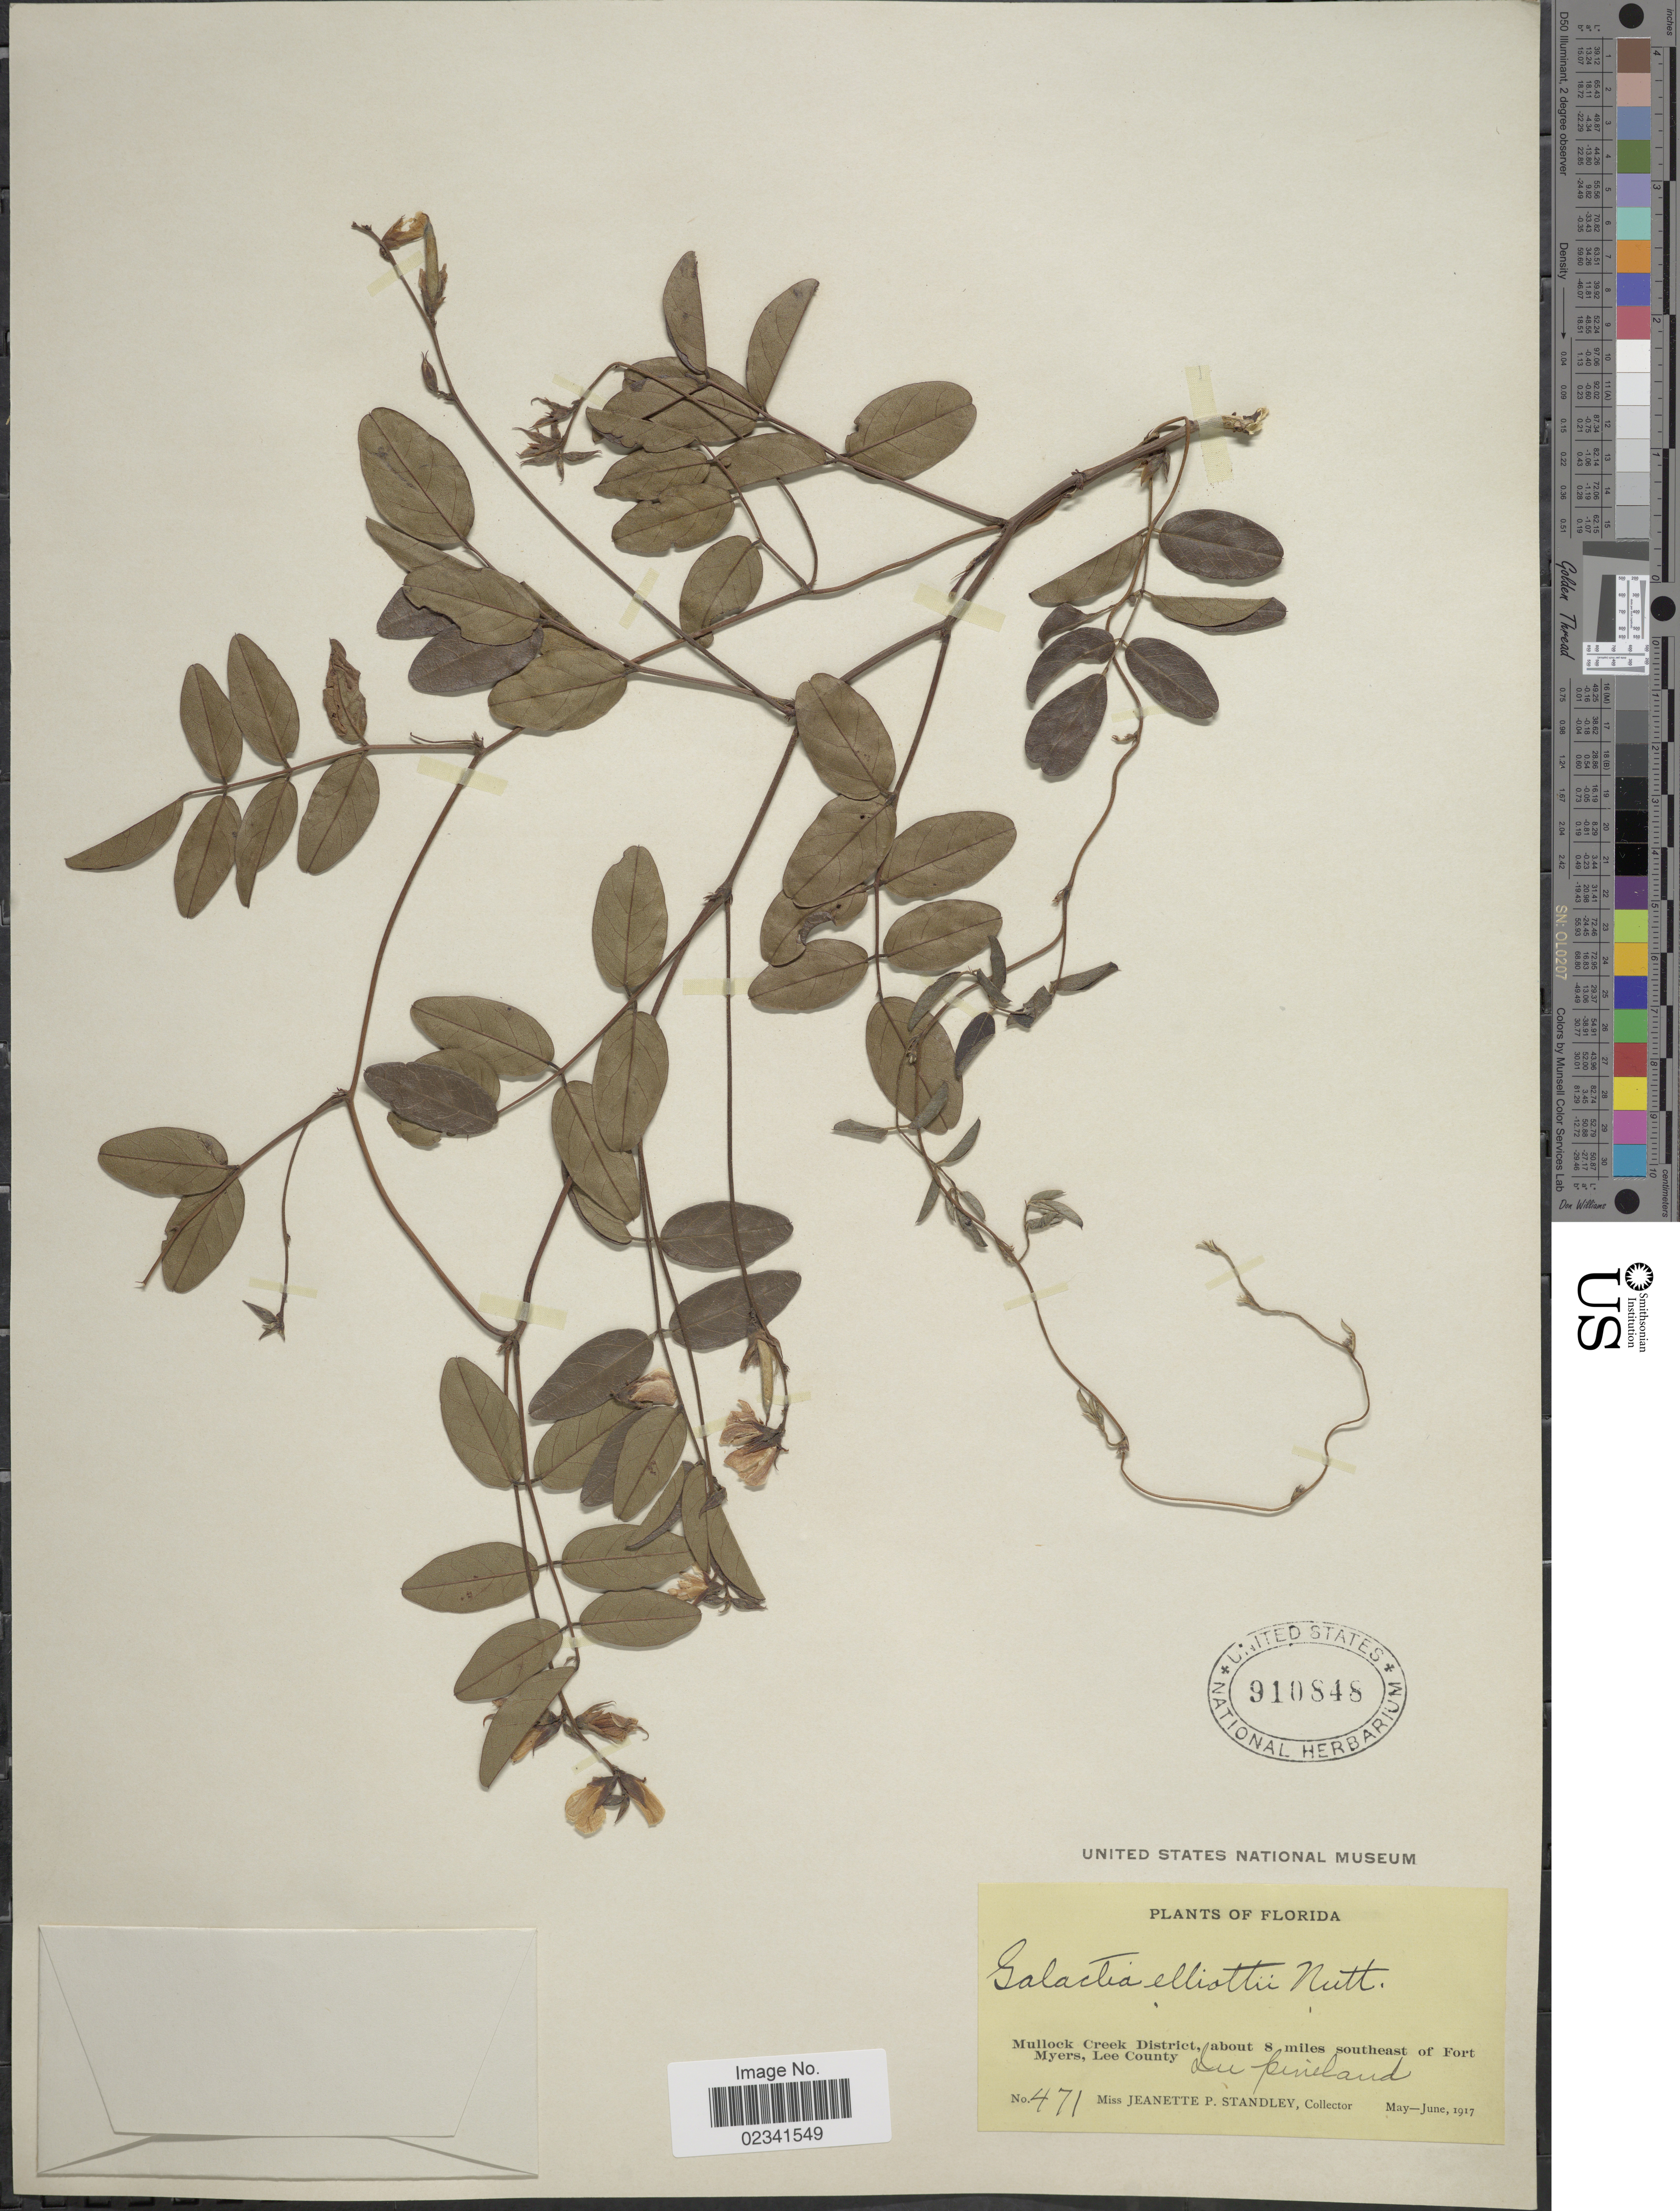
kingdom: Plantae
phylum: Tracheophyta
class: Magnoliopsida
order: Fabales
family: Fabaceae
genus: Galactia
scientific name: Galactia elliottii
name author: Nutt.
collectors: J. P. Standley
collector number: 471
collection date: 1917-05/1917-06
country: United States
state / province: Florida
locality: Mullock Creek District, about 8 miles southeast of Fort Myers, Lee County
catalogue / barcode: US 910848